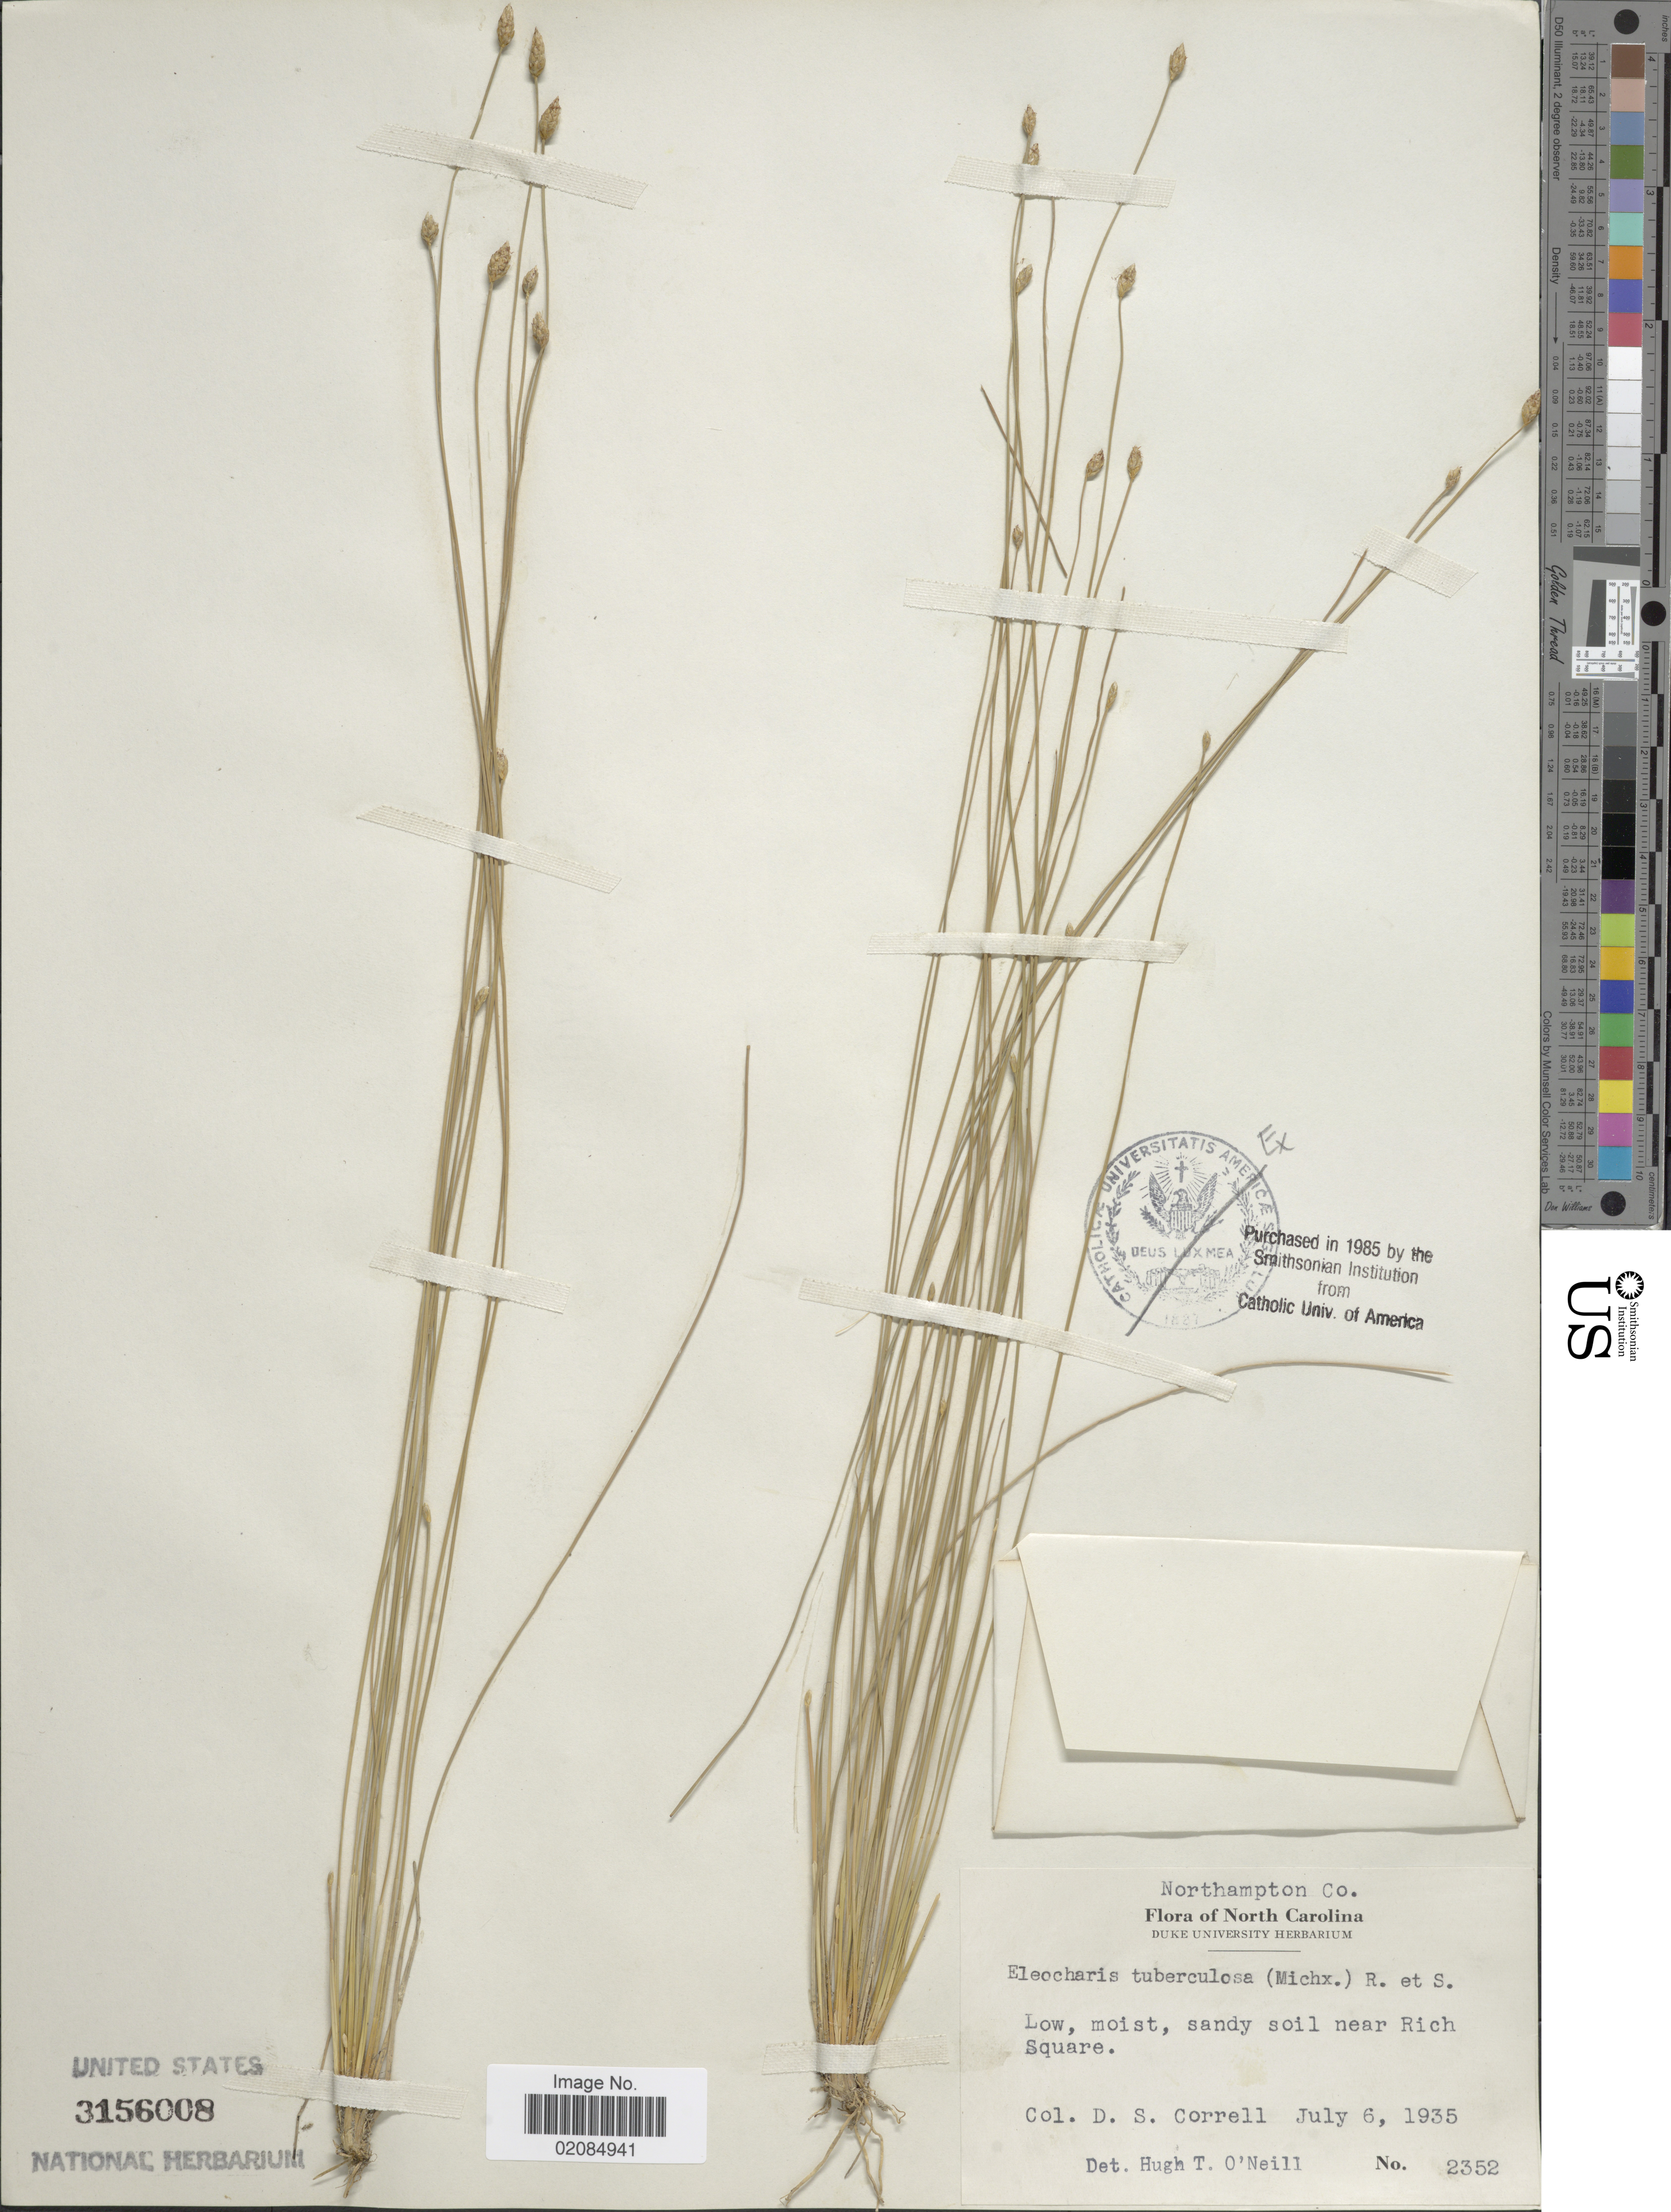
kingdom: Plantae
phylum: Tracheophyta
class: Liliopsida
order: Poales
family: Cyperaceae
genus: Eleocharis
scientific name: Eleocharis tuberculosa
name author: (Michx.) Roem. & Schult.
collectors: D. S. Correll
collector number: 2352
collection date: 1935-07-06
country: United States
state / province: North Carolina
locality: Northampton Co. Low, moist, sandy soil near Rich Square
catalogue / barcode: US 3156008